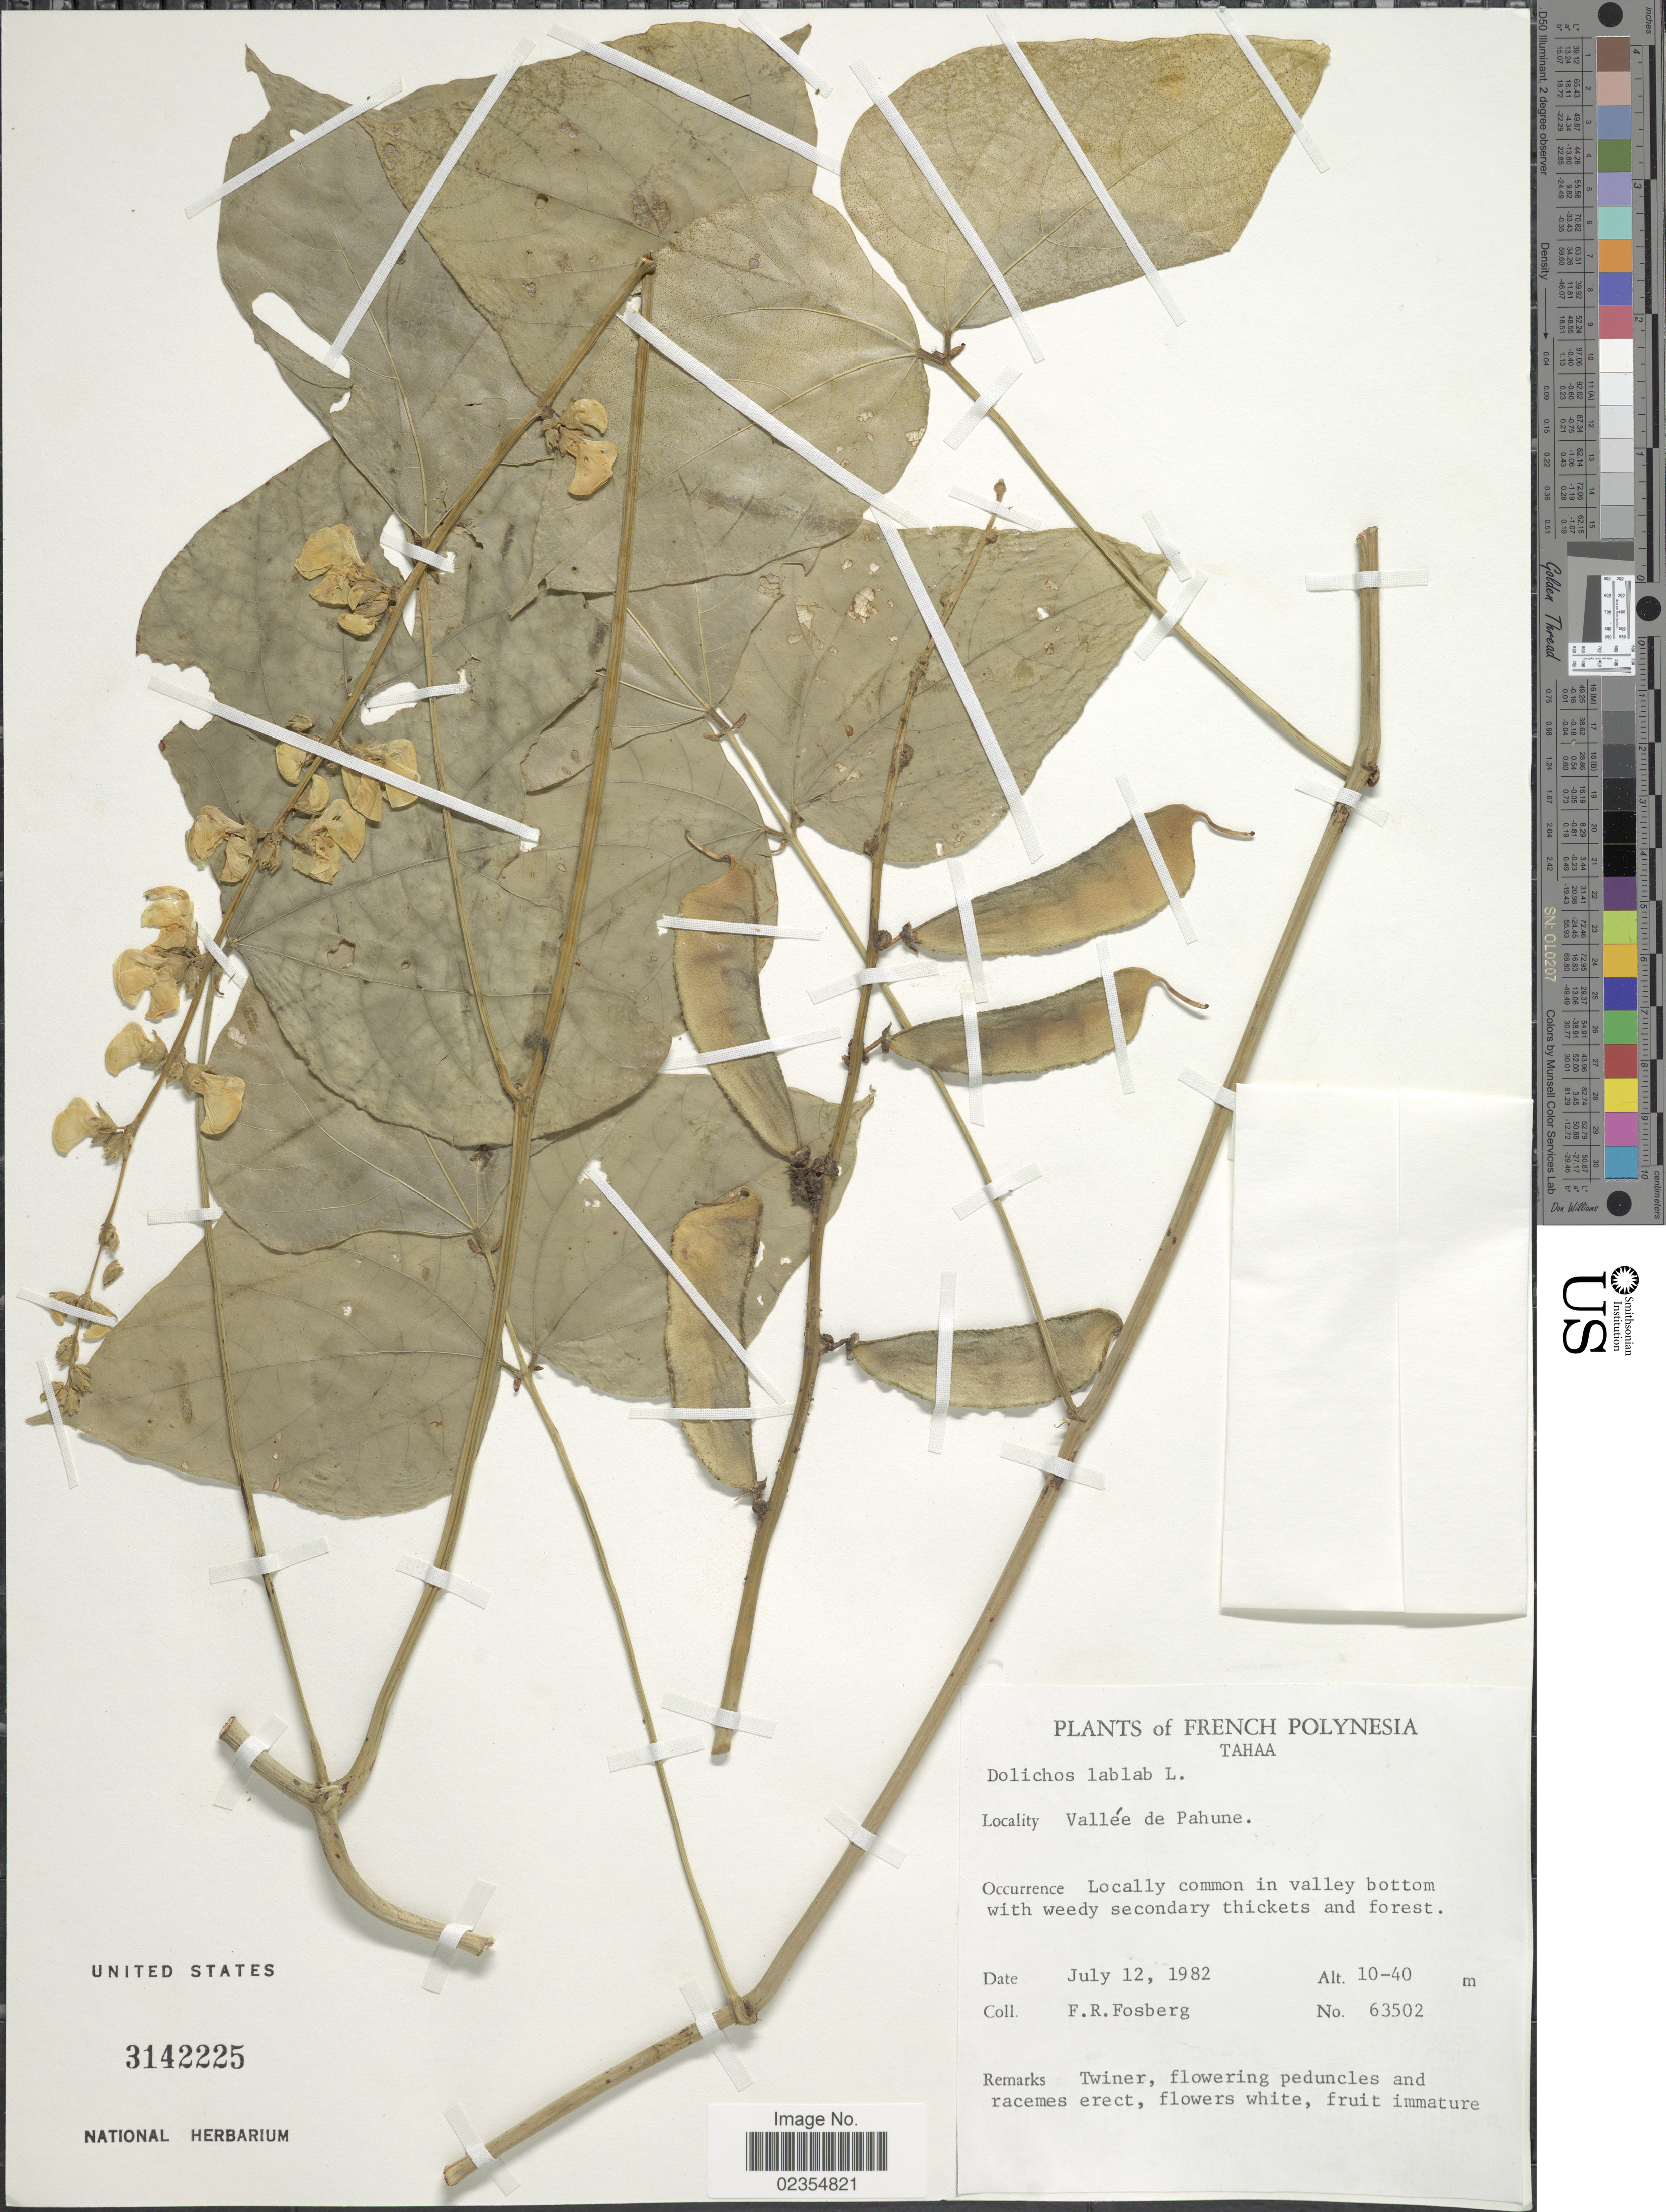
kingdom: Plantae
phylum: Tracheophyta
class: Magnoliopsida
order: Fabales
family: Fabaceae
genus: Lablab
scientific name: Lablab purpureus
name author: (L.) Sweet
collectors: F. R. Fosberg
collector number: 63502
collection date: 1982-07-12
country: French Polynesia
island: Tahaa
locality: Tahaa, Vallee de Pahune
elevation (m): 10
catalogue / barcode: US 3142225